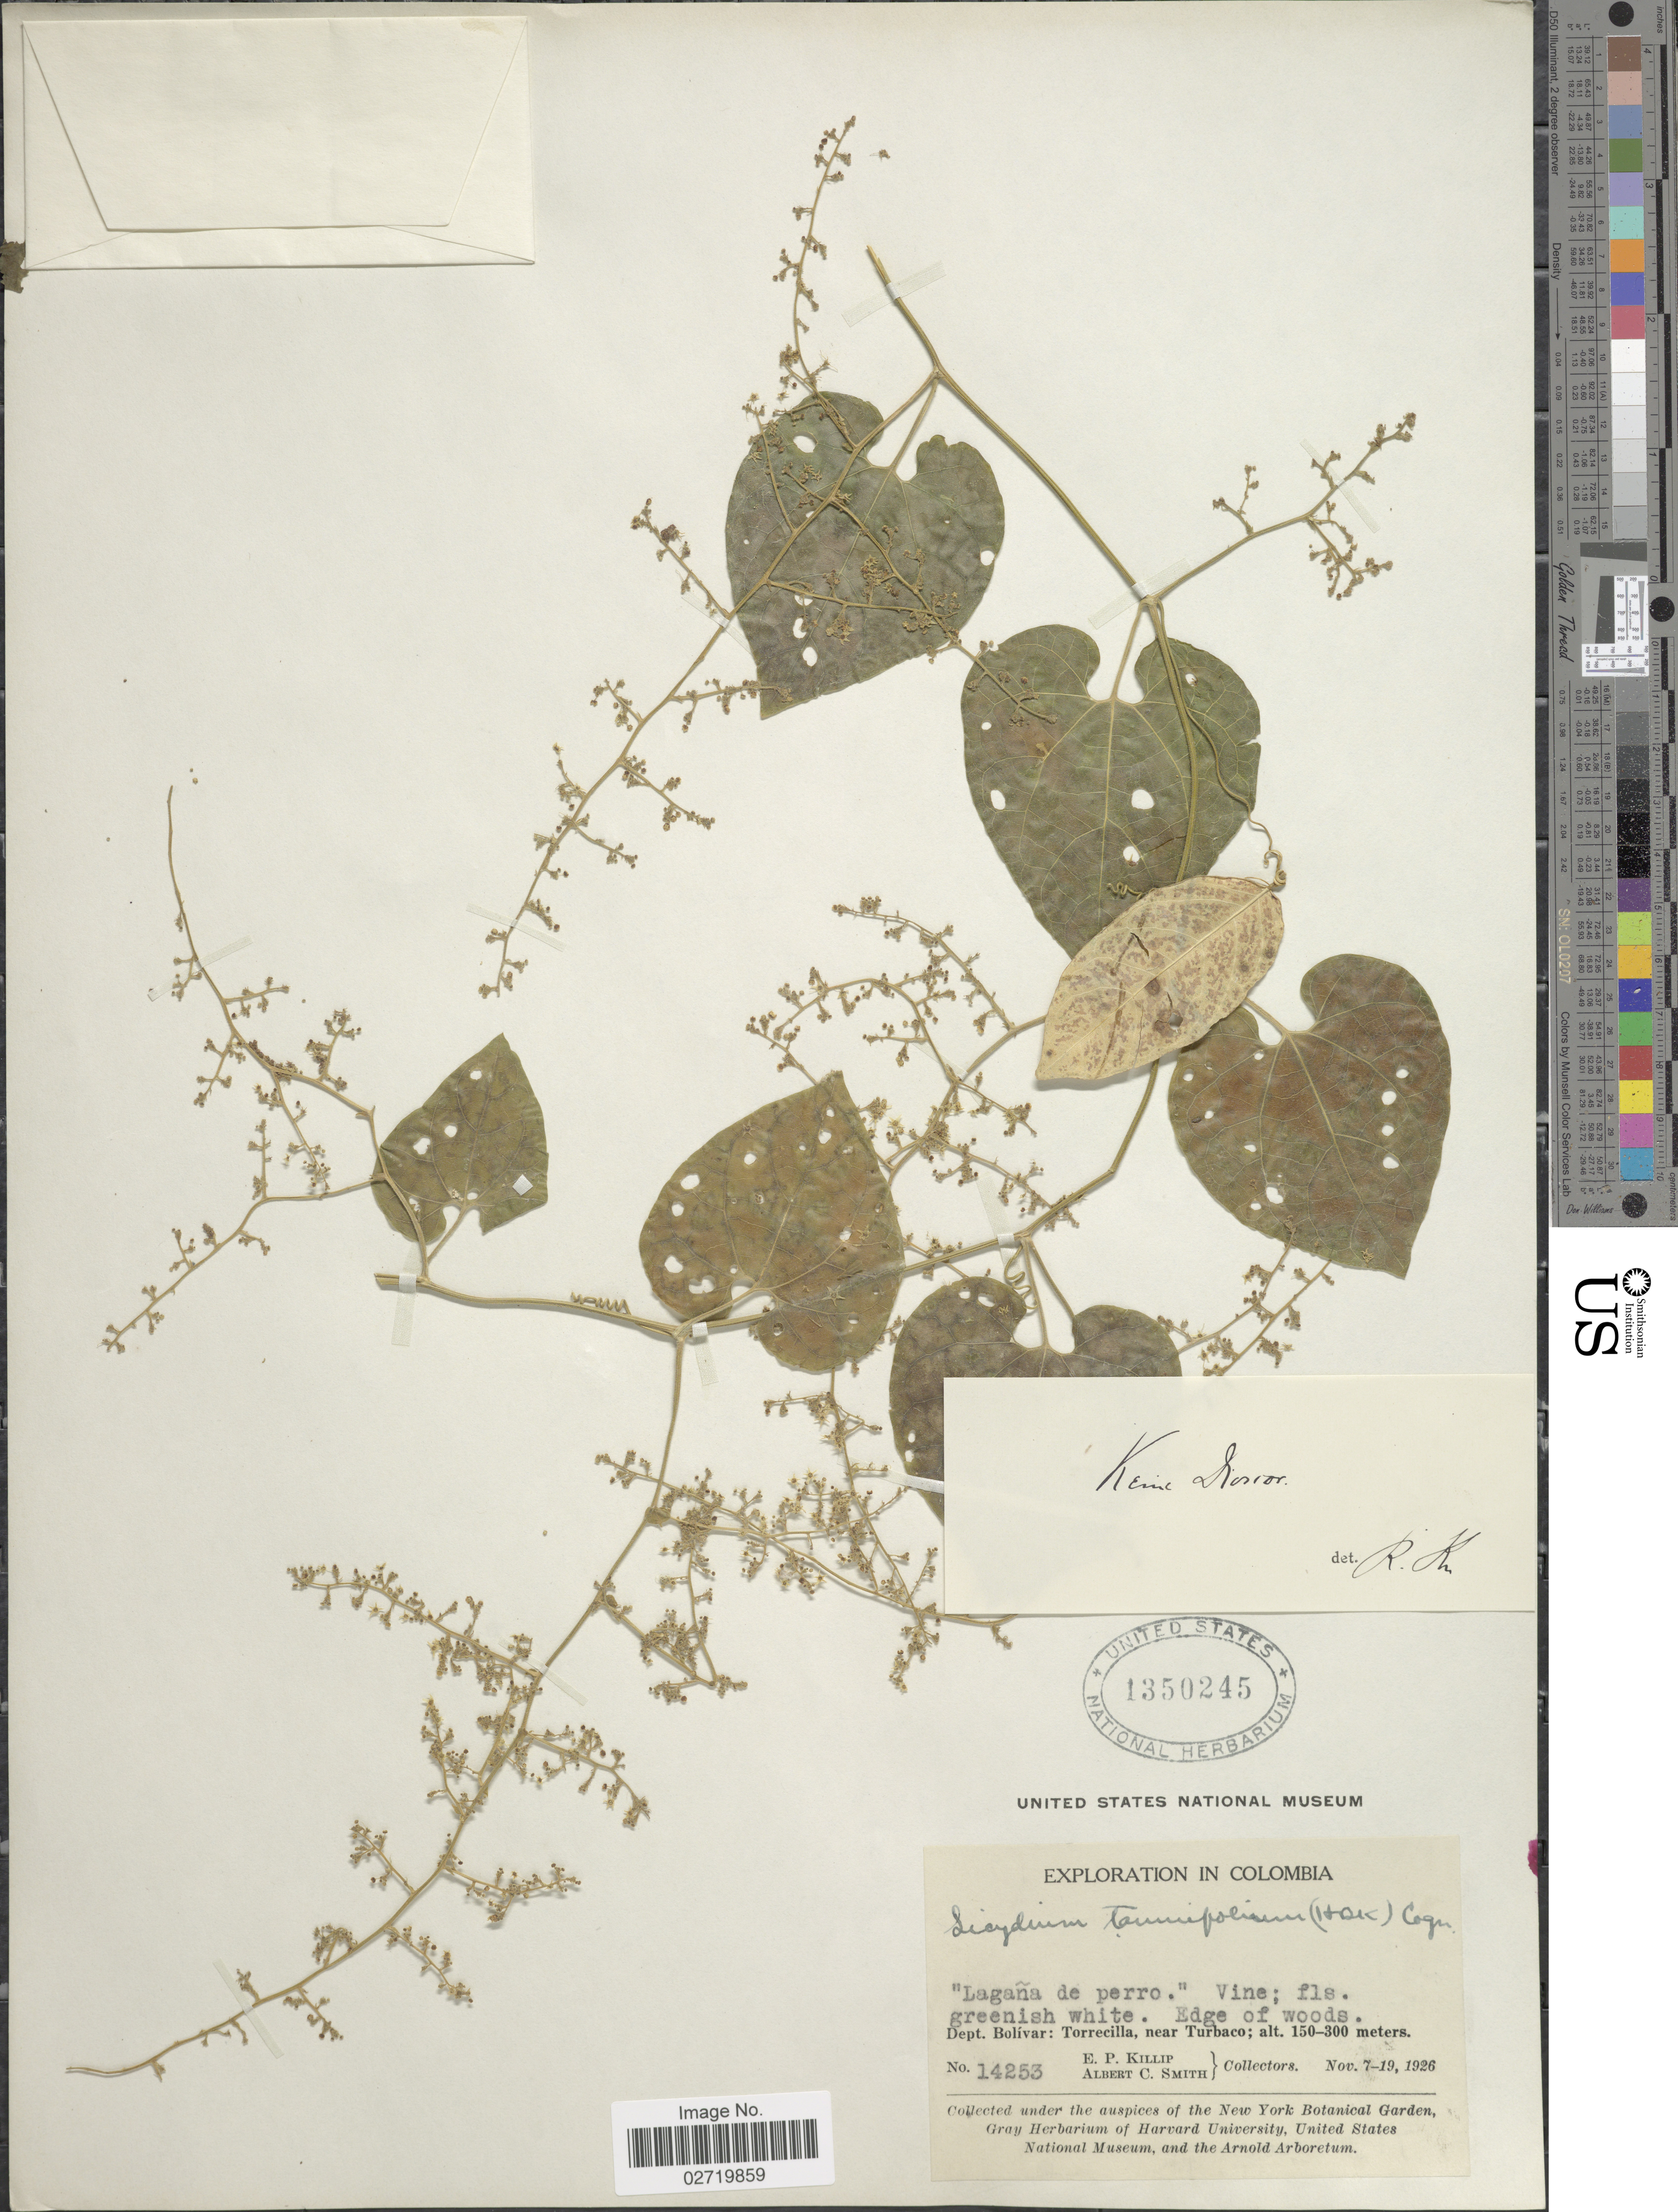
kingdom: Plantae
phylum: Tracheophyta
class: Magnoliopsida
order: Cucurbitales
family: Cucurbitaceae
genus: Sicydium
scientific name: Sicydium tamnifolium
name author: (Kunth) Cogn.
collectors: E. P. Killip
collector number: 14253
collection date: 1926-11-07/1926-11-19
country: Colombia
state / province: Bolívar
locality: Lagaña de perro.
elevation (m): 150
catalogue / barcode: US 1350245